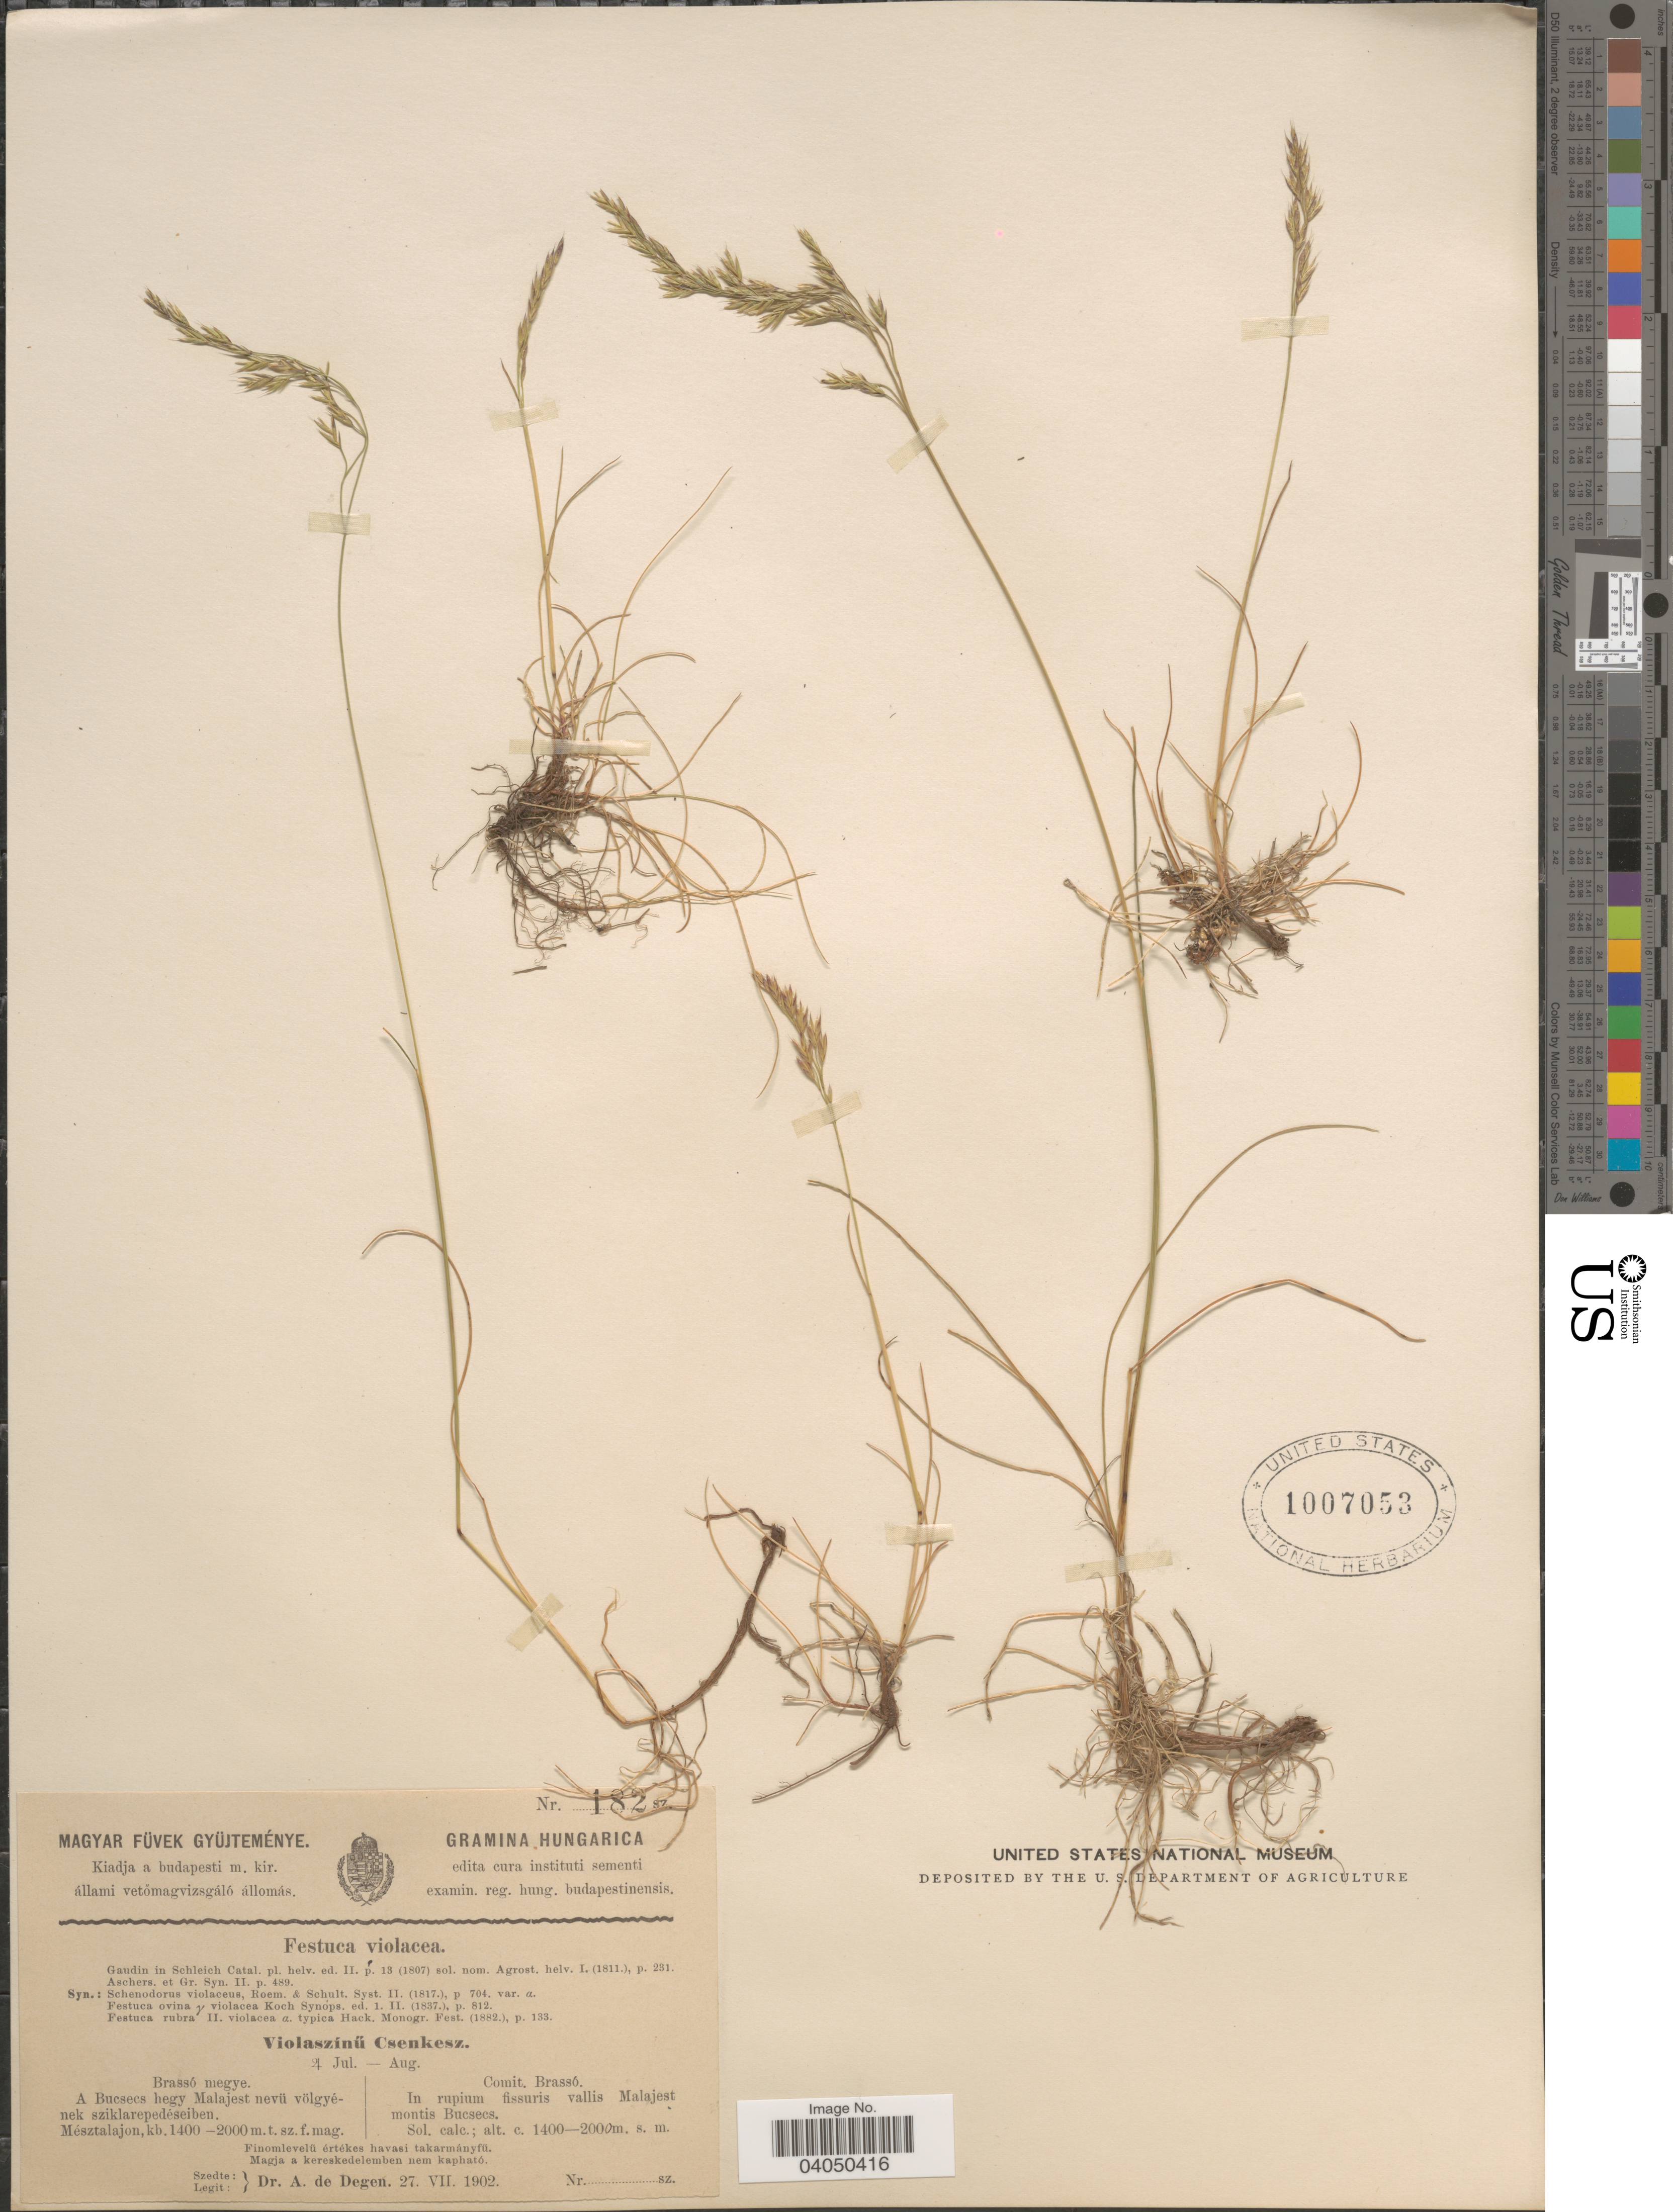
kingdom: Plantae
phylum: Tracheophyta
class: Liliopsida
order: Poales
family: Poaceae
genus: Festuca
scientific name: Festuca violacea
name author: Gaudin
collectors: A. Degen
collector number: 182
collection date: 1902-07-27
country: Romania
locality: Comit. Brassó. In rupium fissuris vallis Malajest montis Bucsecs.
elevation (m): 1400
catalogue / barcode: US 1007053